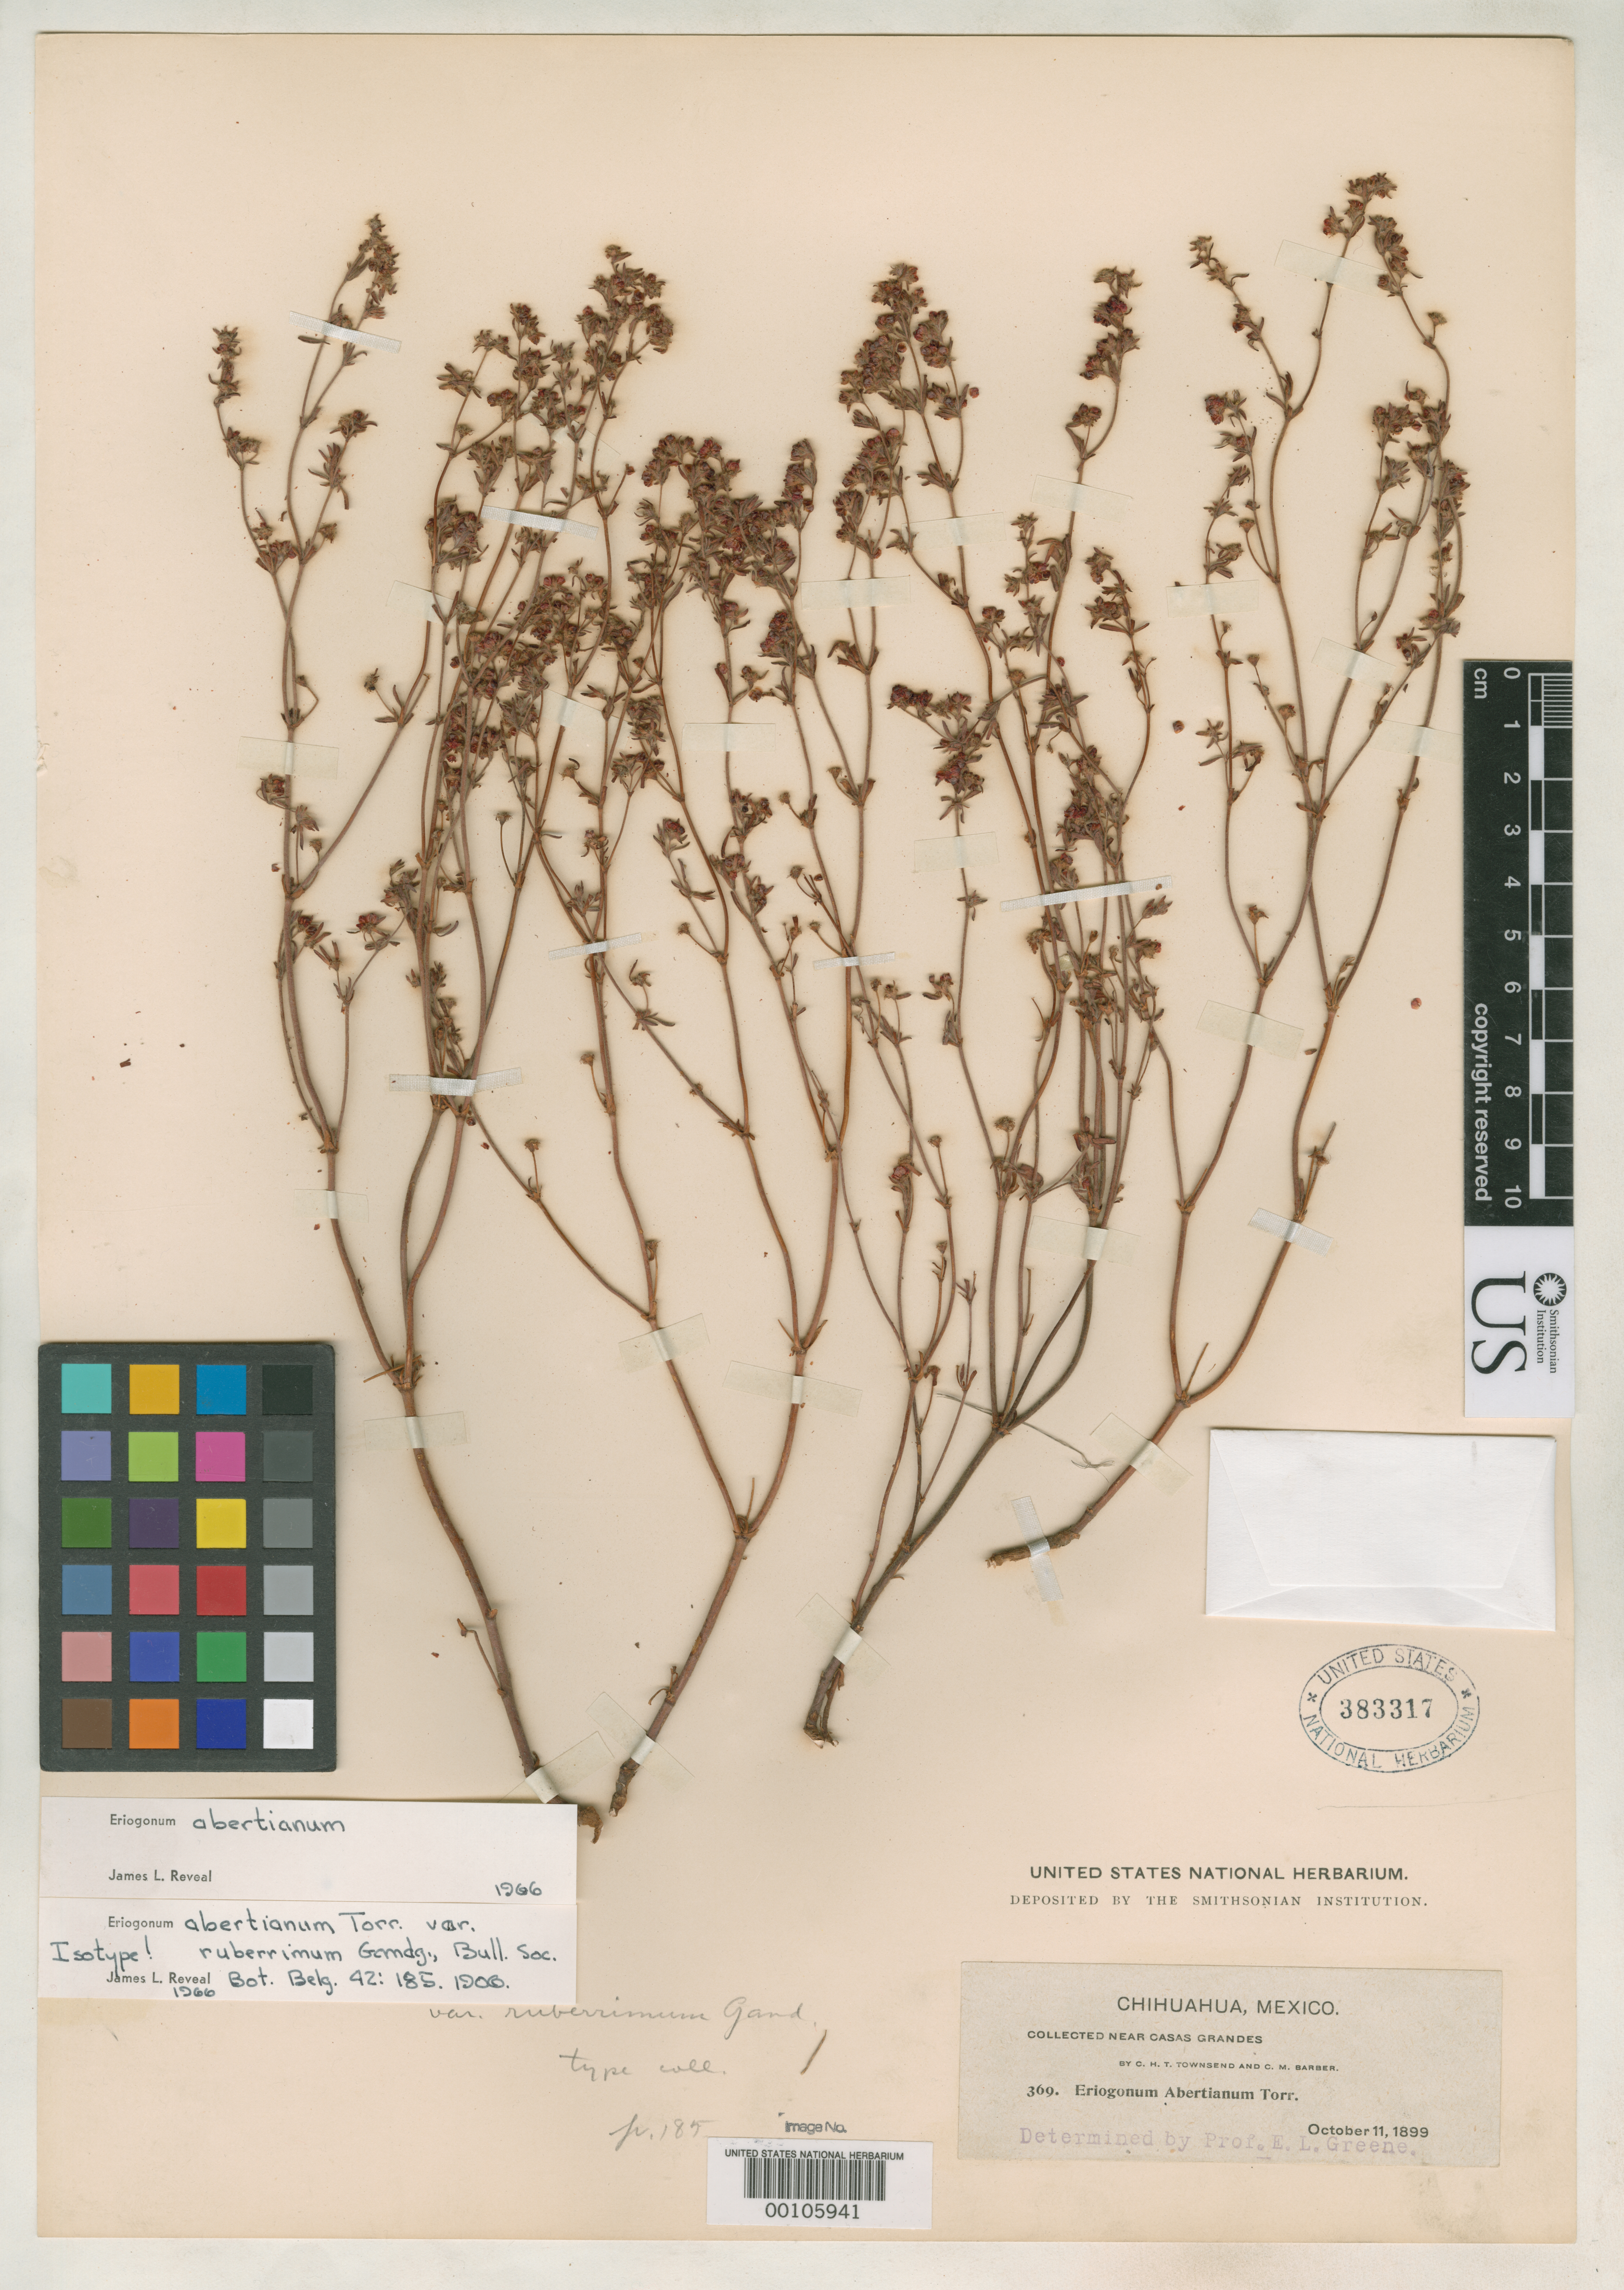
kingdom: Plantae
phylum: Tracheophyta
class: Magnoliopsida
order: Caryophyllales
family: Polygonaceae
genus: Eriogonum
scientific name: Eriogonum abertianum var. ruberrimum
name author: Gand.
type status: Isotype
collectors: C. H. T. Townsend & C. Barber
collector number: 369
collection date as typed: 11 Oct 1899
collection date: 1899-10-11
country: Mexico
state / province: Chihuahua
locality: Near Casas Grandes.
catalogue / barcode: US 383317